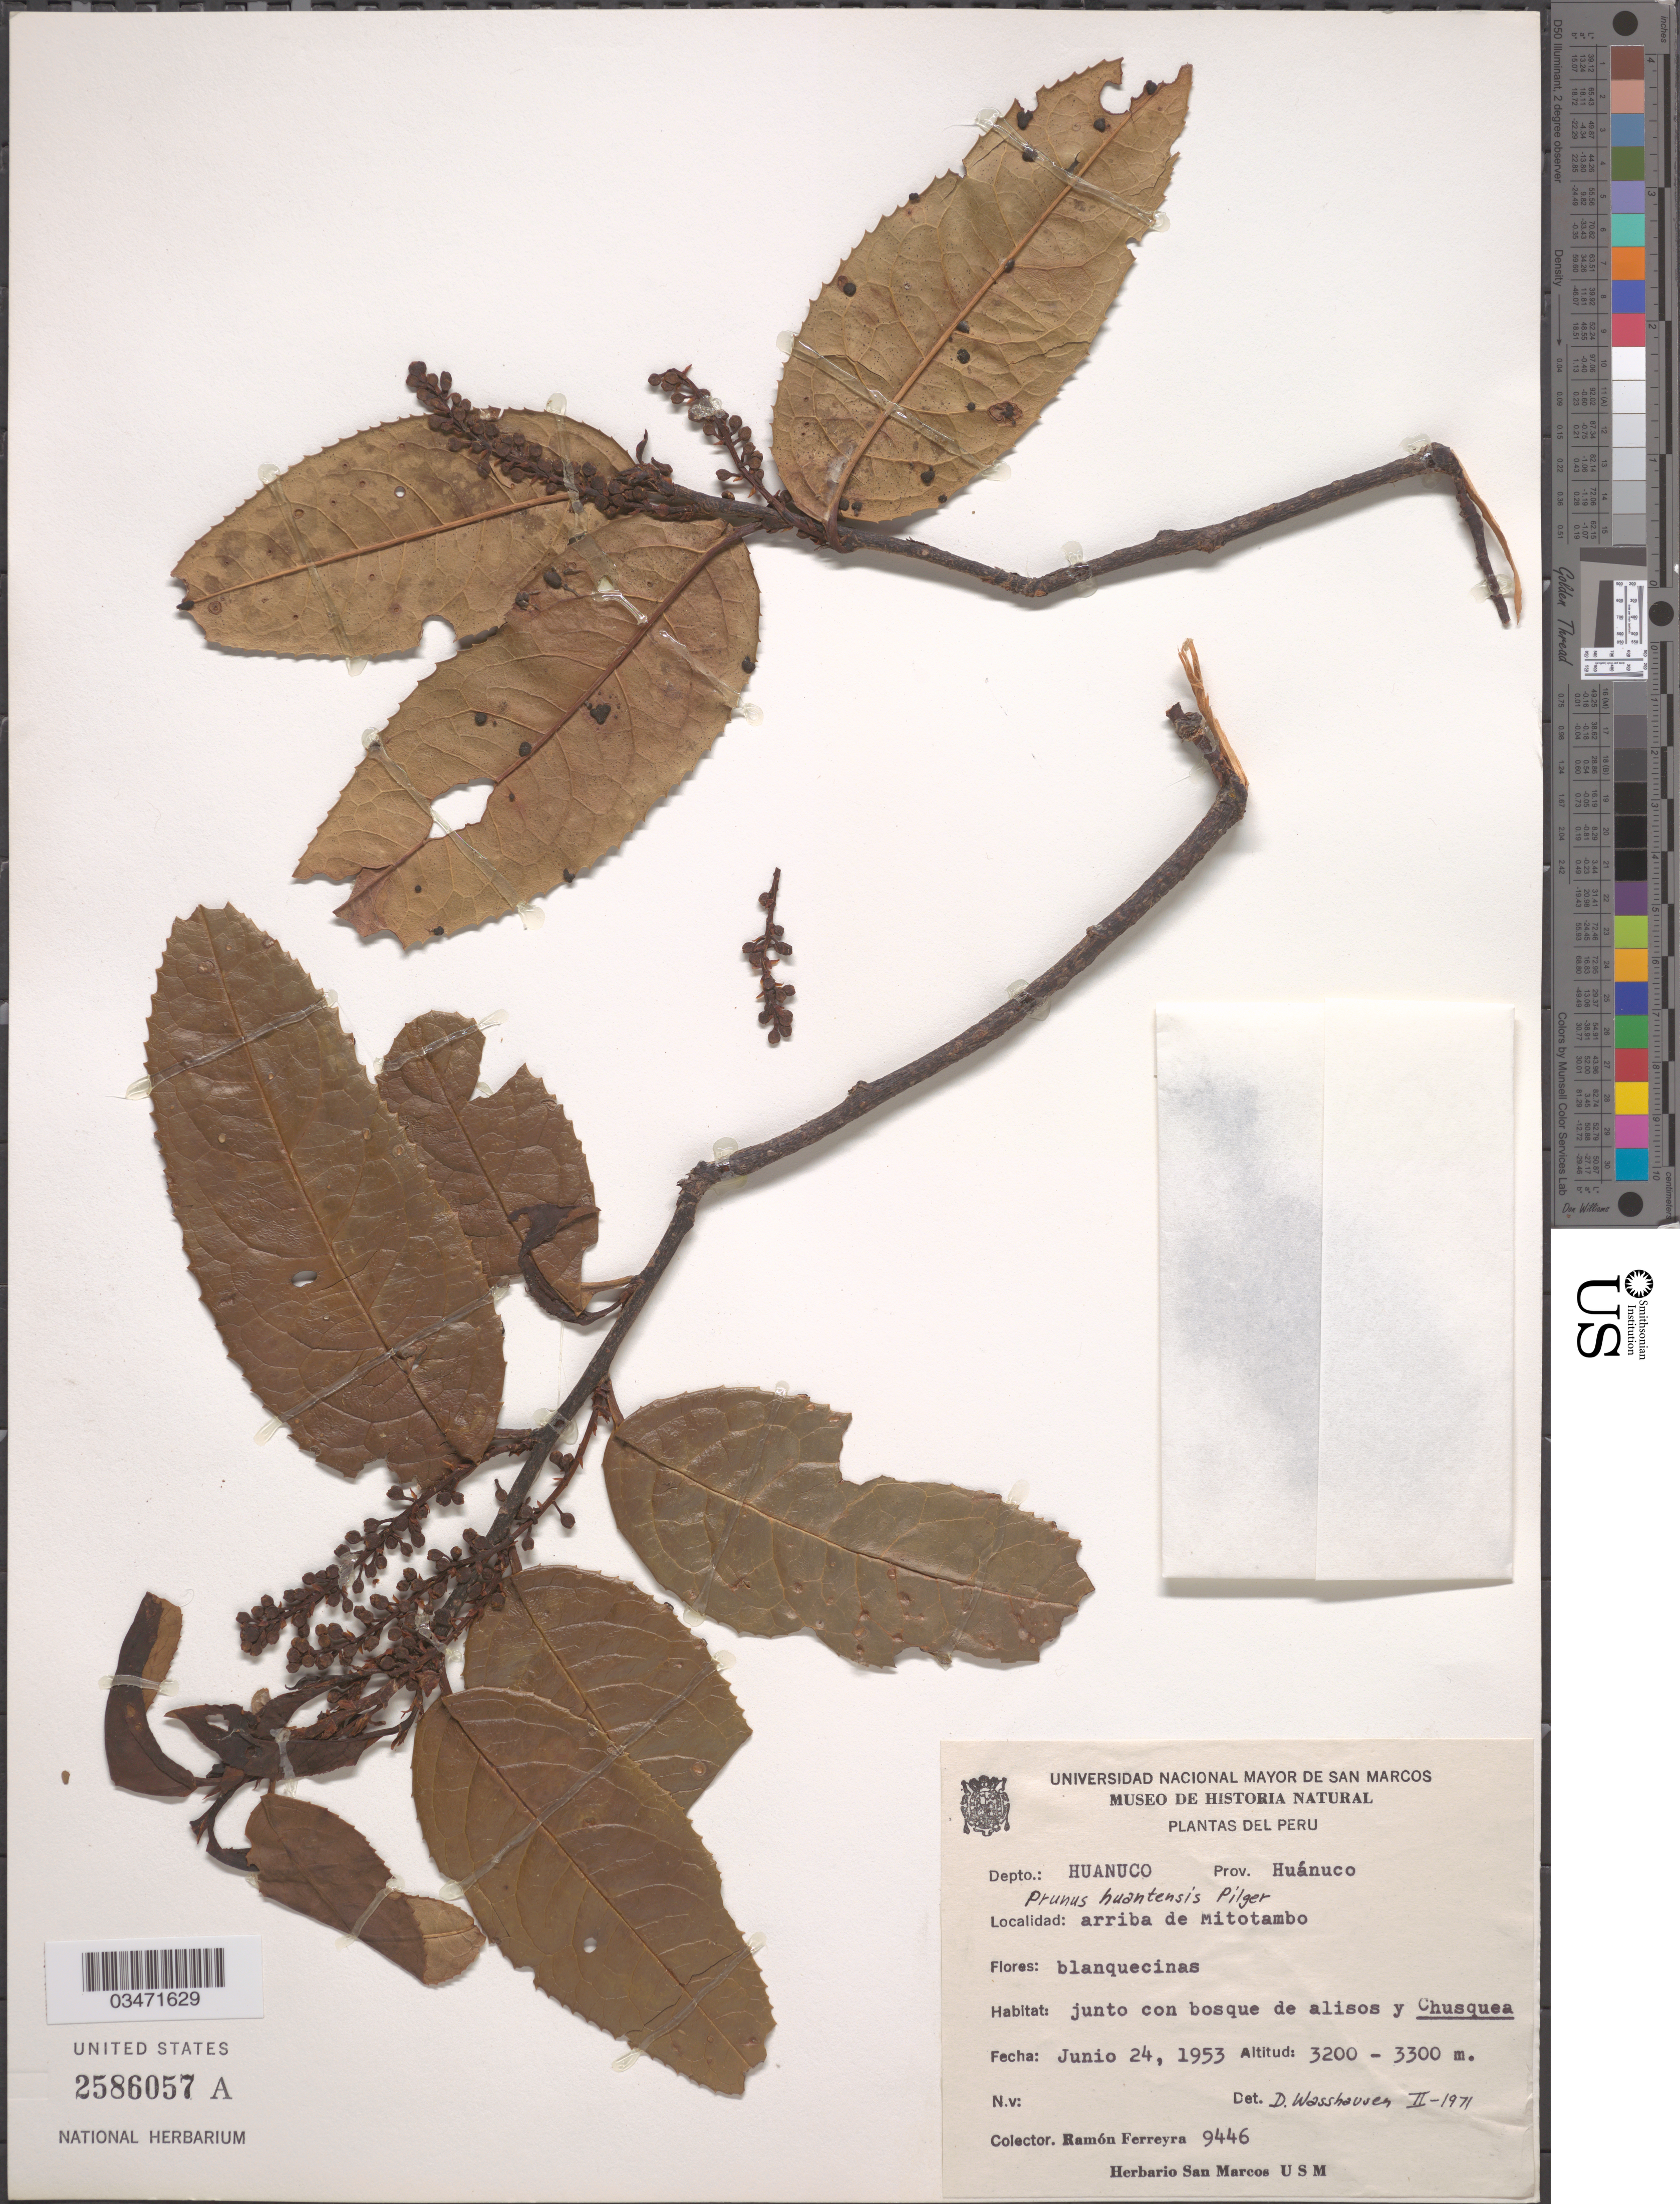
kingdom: Plantae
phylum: Tracheophyta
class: Magnoliopsida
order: Rosales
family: Rosaceae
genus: Prunus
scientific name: Prunus huantensis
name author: Pilg.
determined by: Wasshausen, Dieter C., (BOT), Smithsonian Institution - National Museum of Natural History (UNITED STATES)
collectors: R. A. Ferreyra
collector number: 9446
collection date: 1953-06-24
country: Peru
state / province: Huánuco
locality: Prov. Huánuco, arriba de Mitotambo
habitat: Junto con bosque de alisos y Chusquea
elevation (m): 3200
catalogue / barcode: US 2586057A